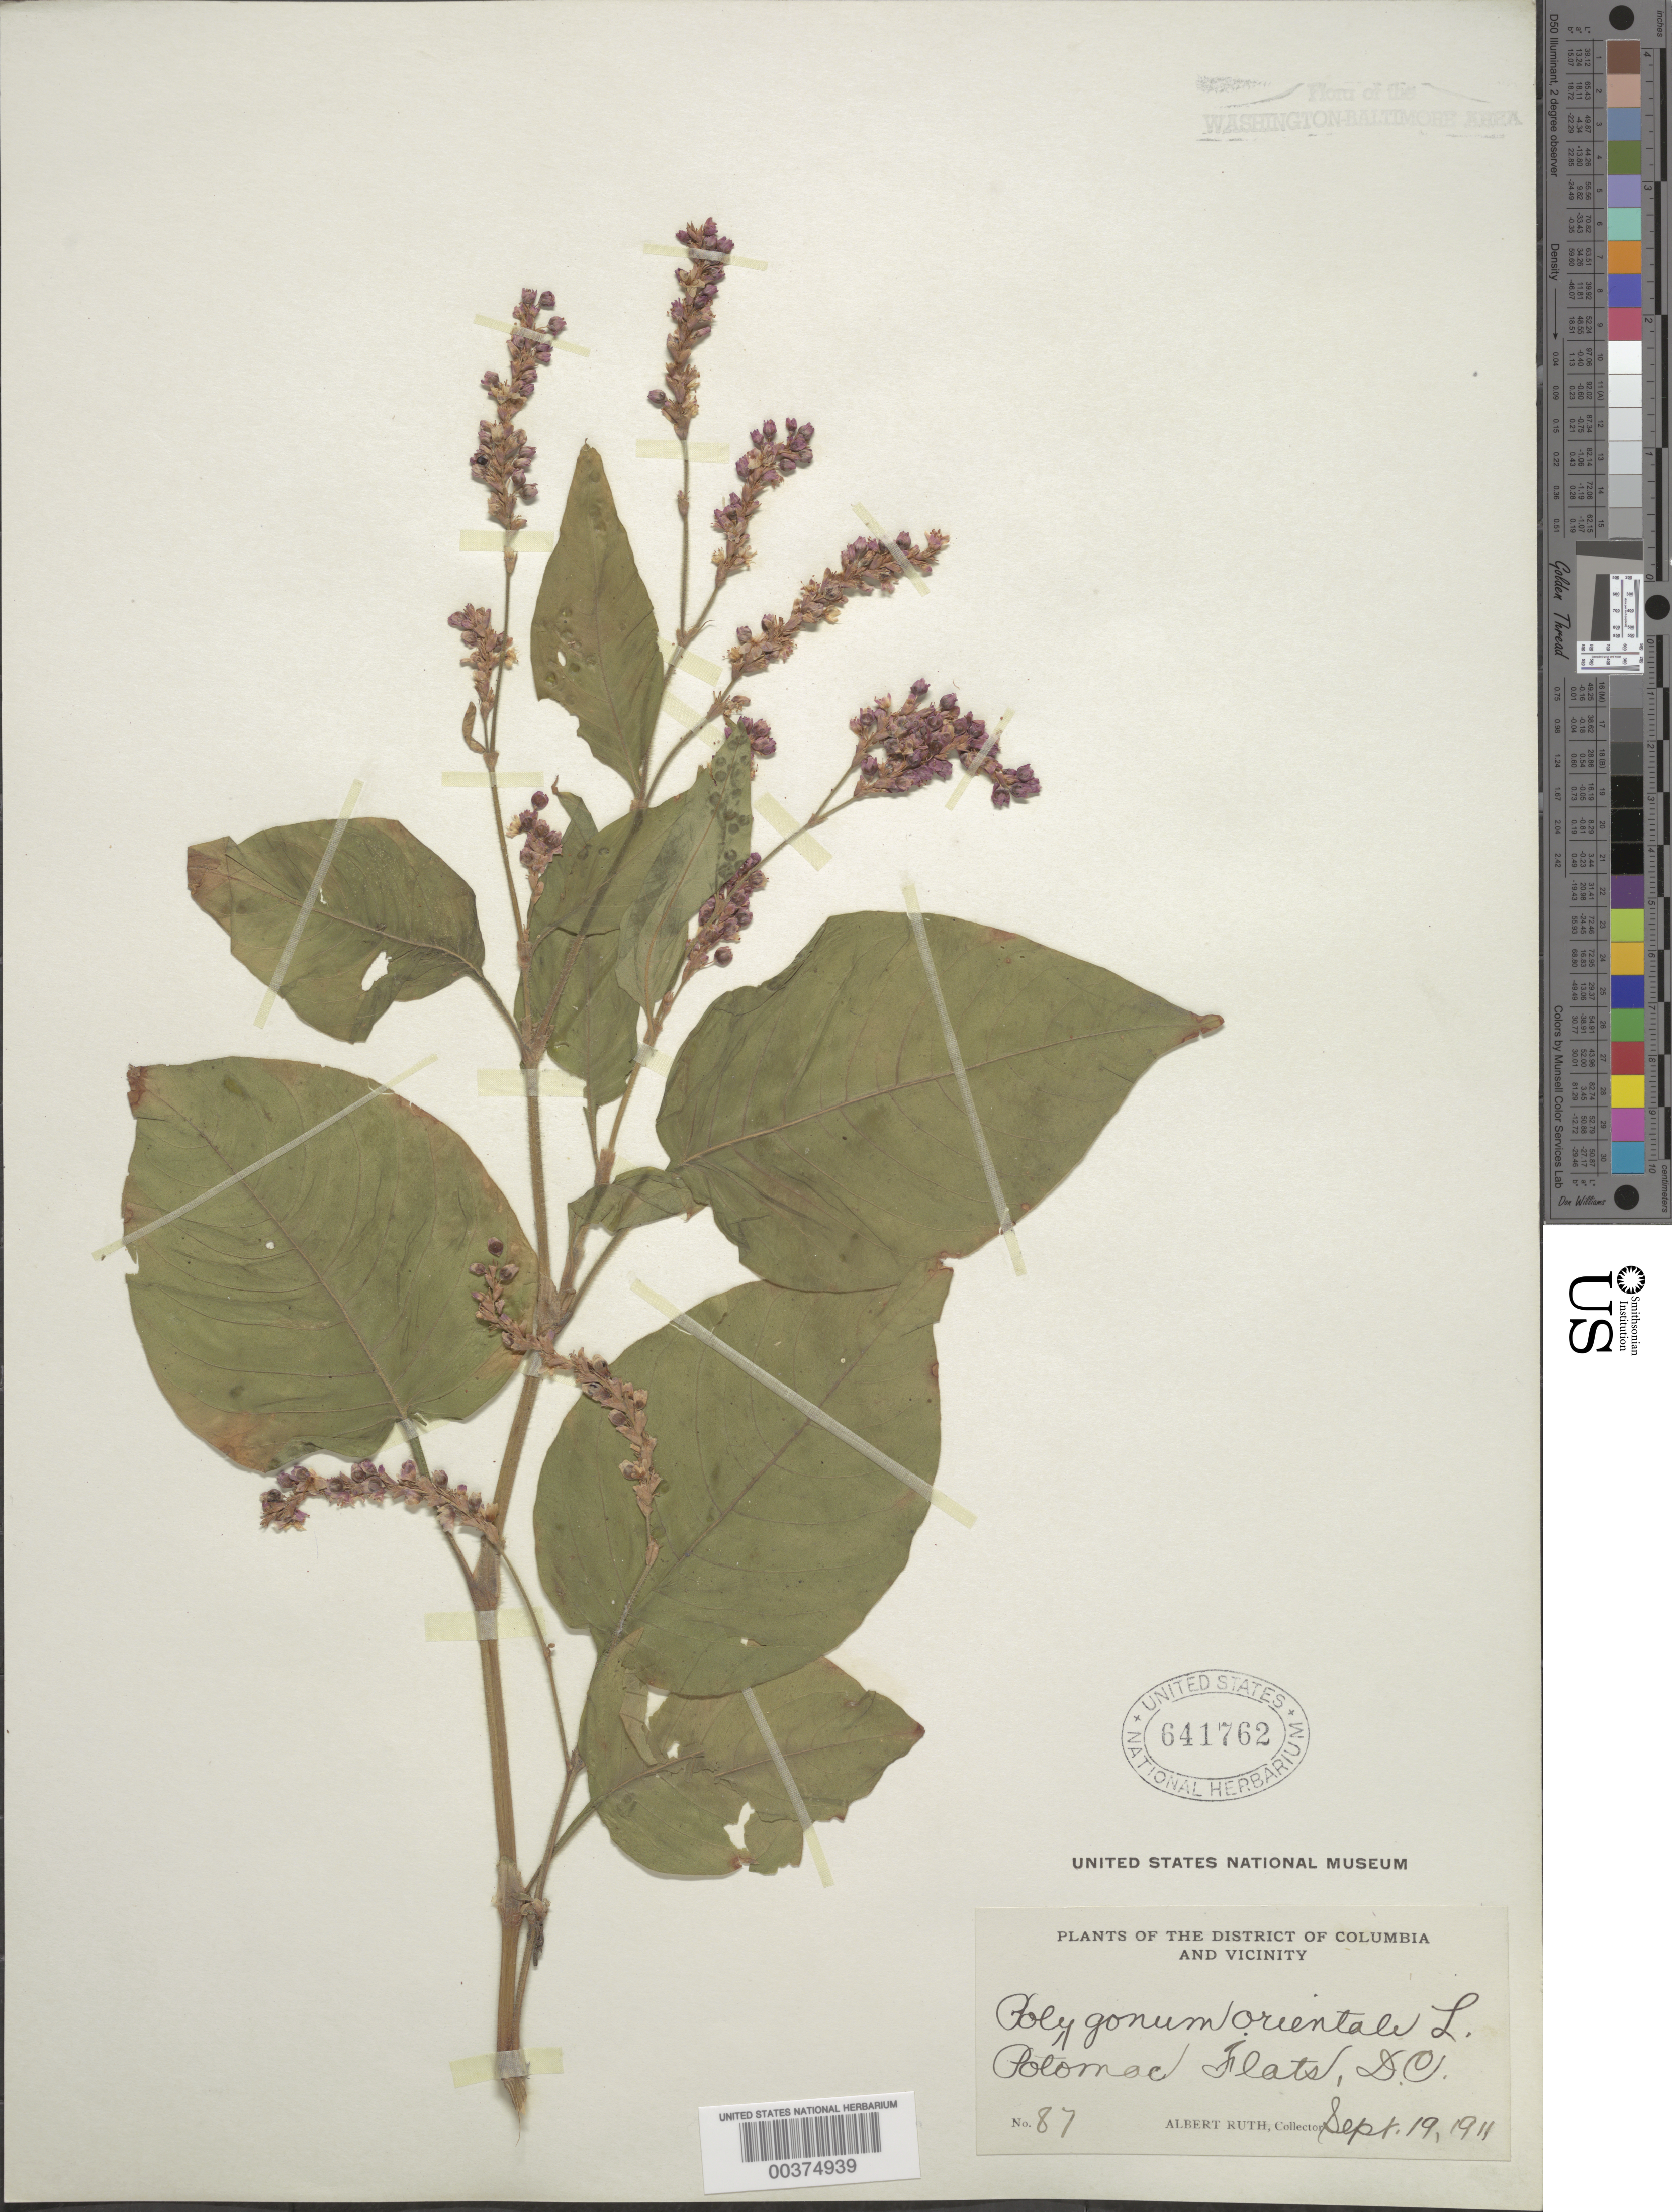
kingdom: Plantae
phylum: Tracheophyta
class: Magnoliopsida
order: Caryophyllales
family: Polygonaceae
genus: Persicaria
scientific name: Persicaria orientalis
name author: (L.) Spach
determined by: Atha, D. E.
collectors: A. Ruth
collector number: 87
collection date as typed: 19 Sep 1911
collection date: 1911-09-19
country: United States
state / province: District of Columbia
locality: Potomac Flats C. and O. Canal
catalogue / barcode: US 641762